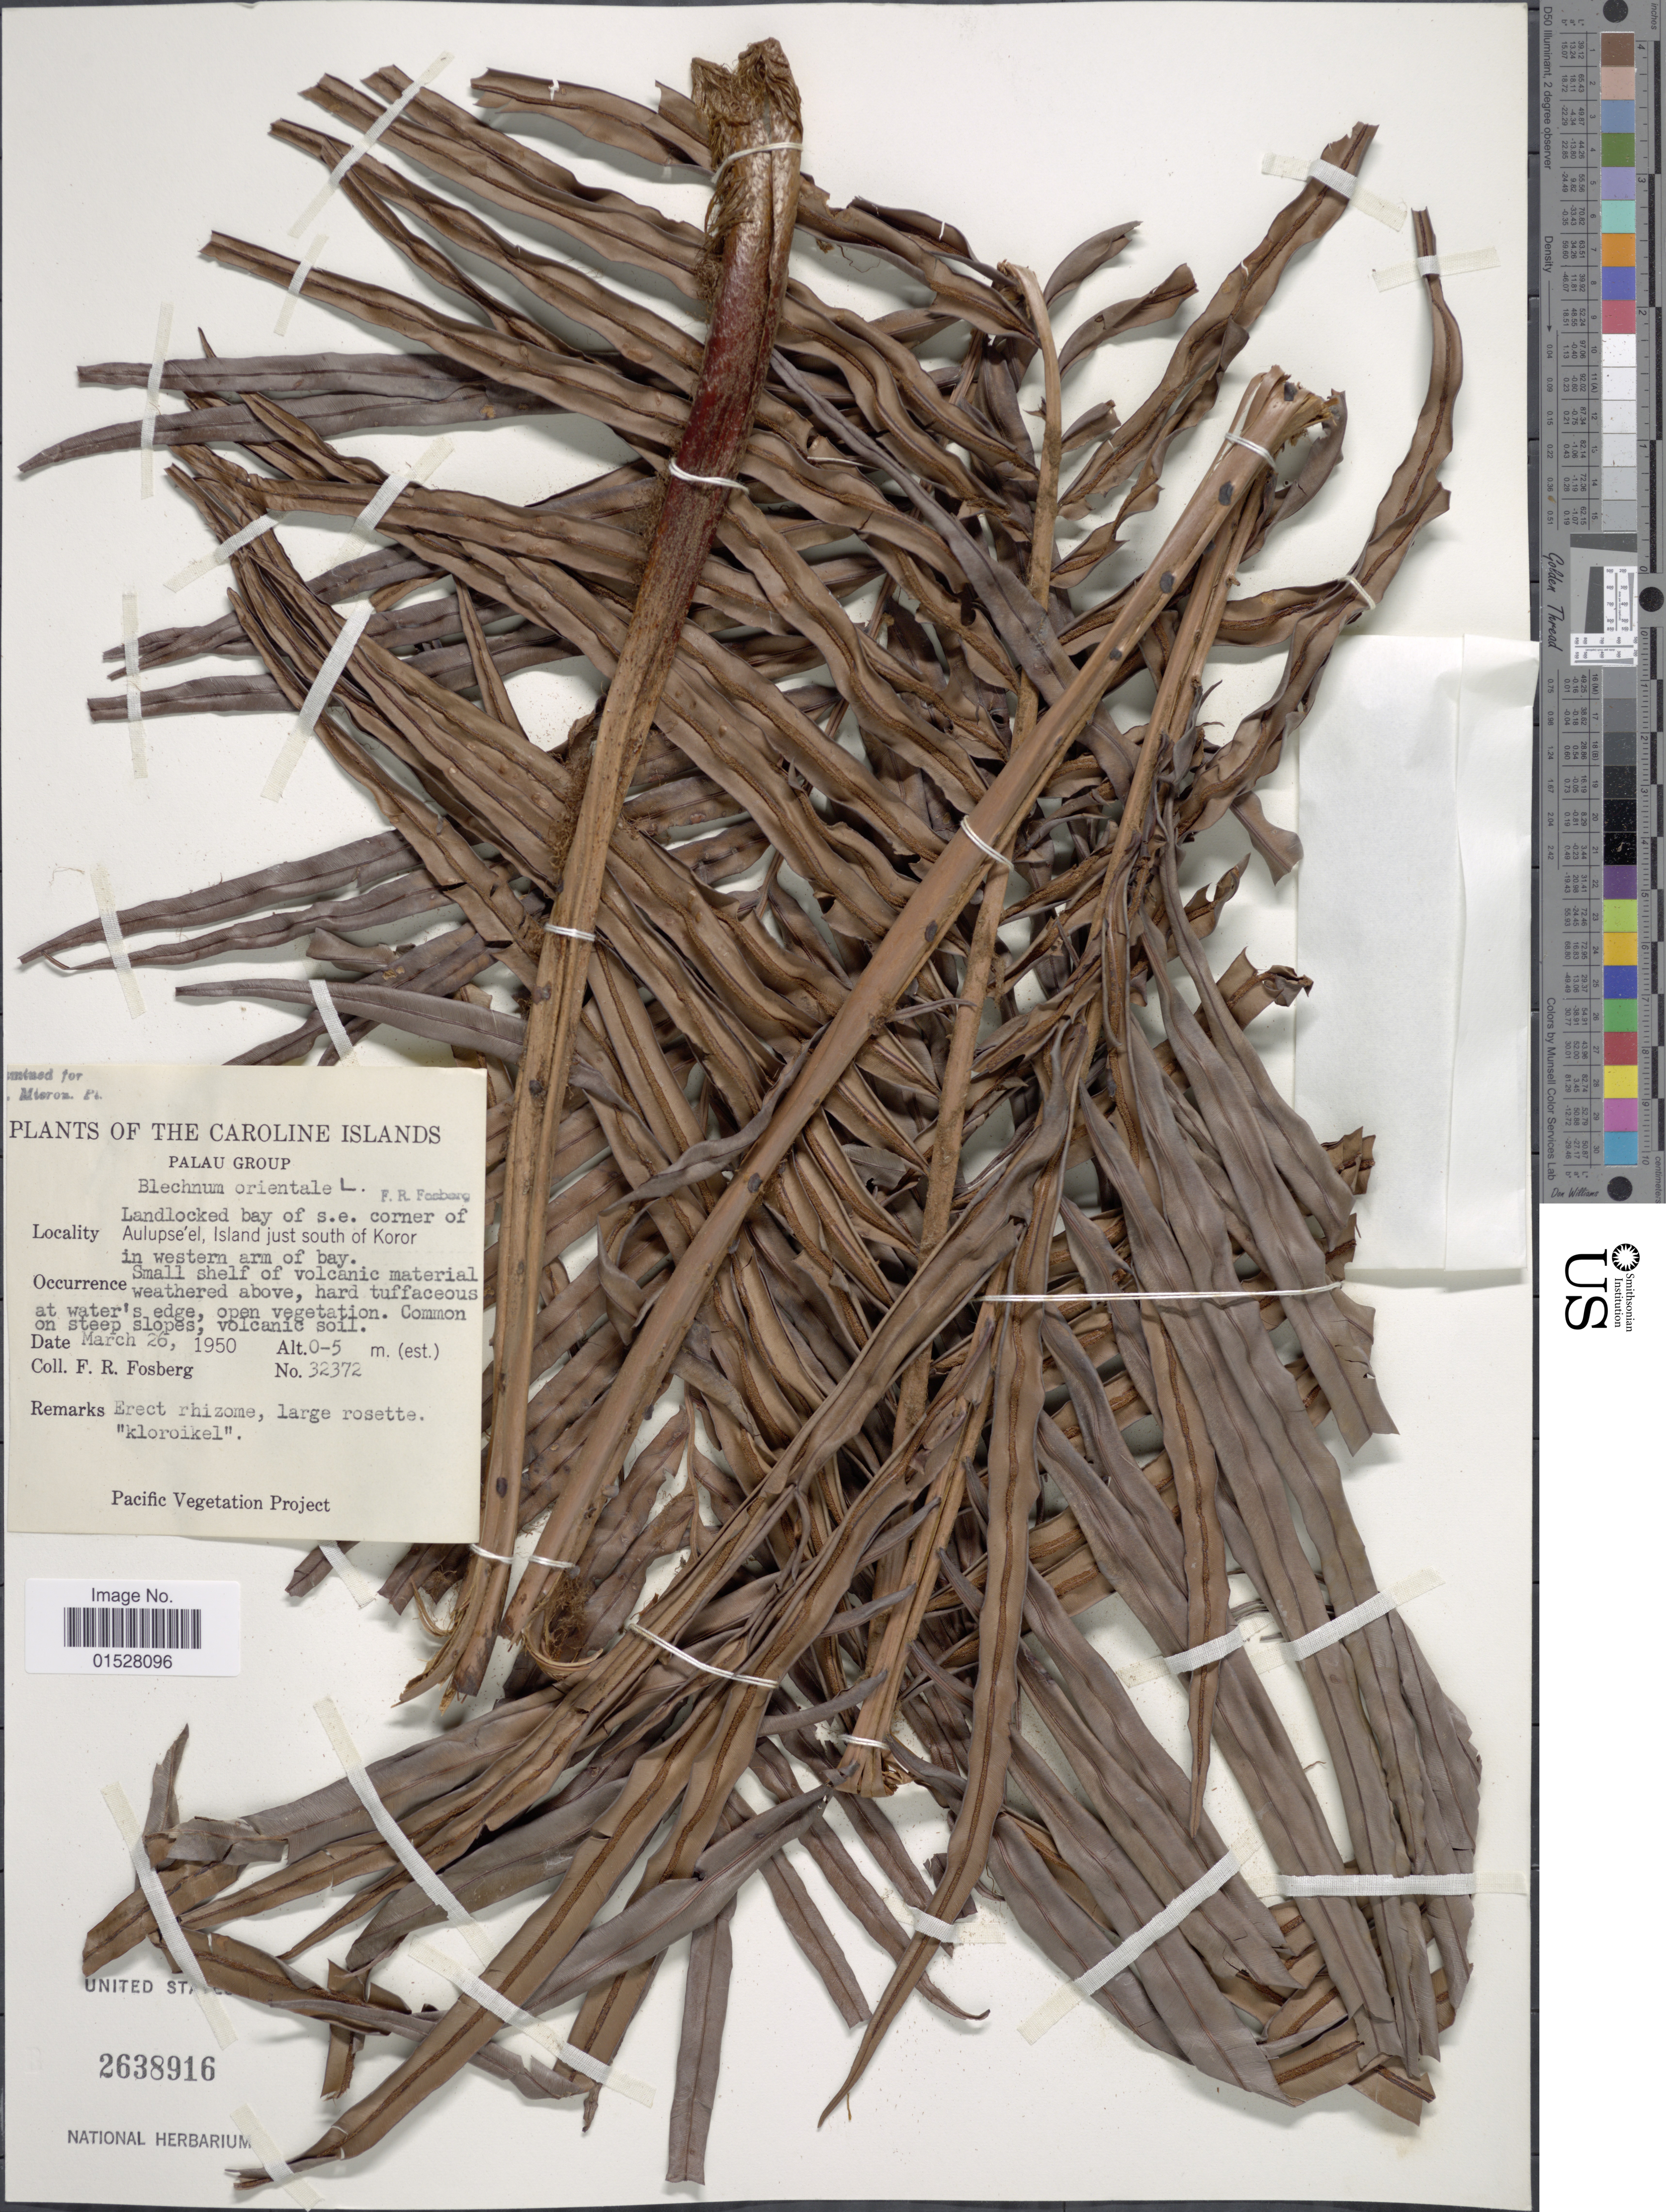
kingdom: Plantae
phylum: Tracheophyta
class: Polypodiopsida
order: Polypodiales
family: Blechnaceae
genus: Blechnum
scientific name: Blechnum orientale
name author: L.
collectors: F. R. Fosberg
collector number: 32372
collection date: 1950-03-26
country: Palau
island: Ulebsechel [Aulupse'el]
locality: Palau group, landlocked bay of s.e. corner of Aullupse'el, Island just south of Koror in western arm of bay.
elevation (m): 0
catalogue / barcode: US 2638916